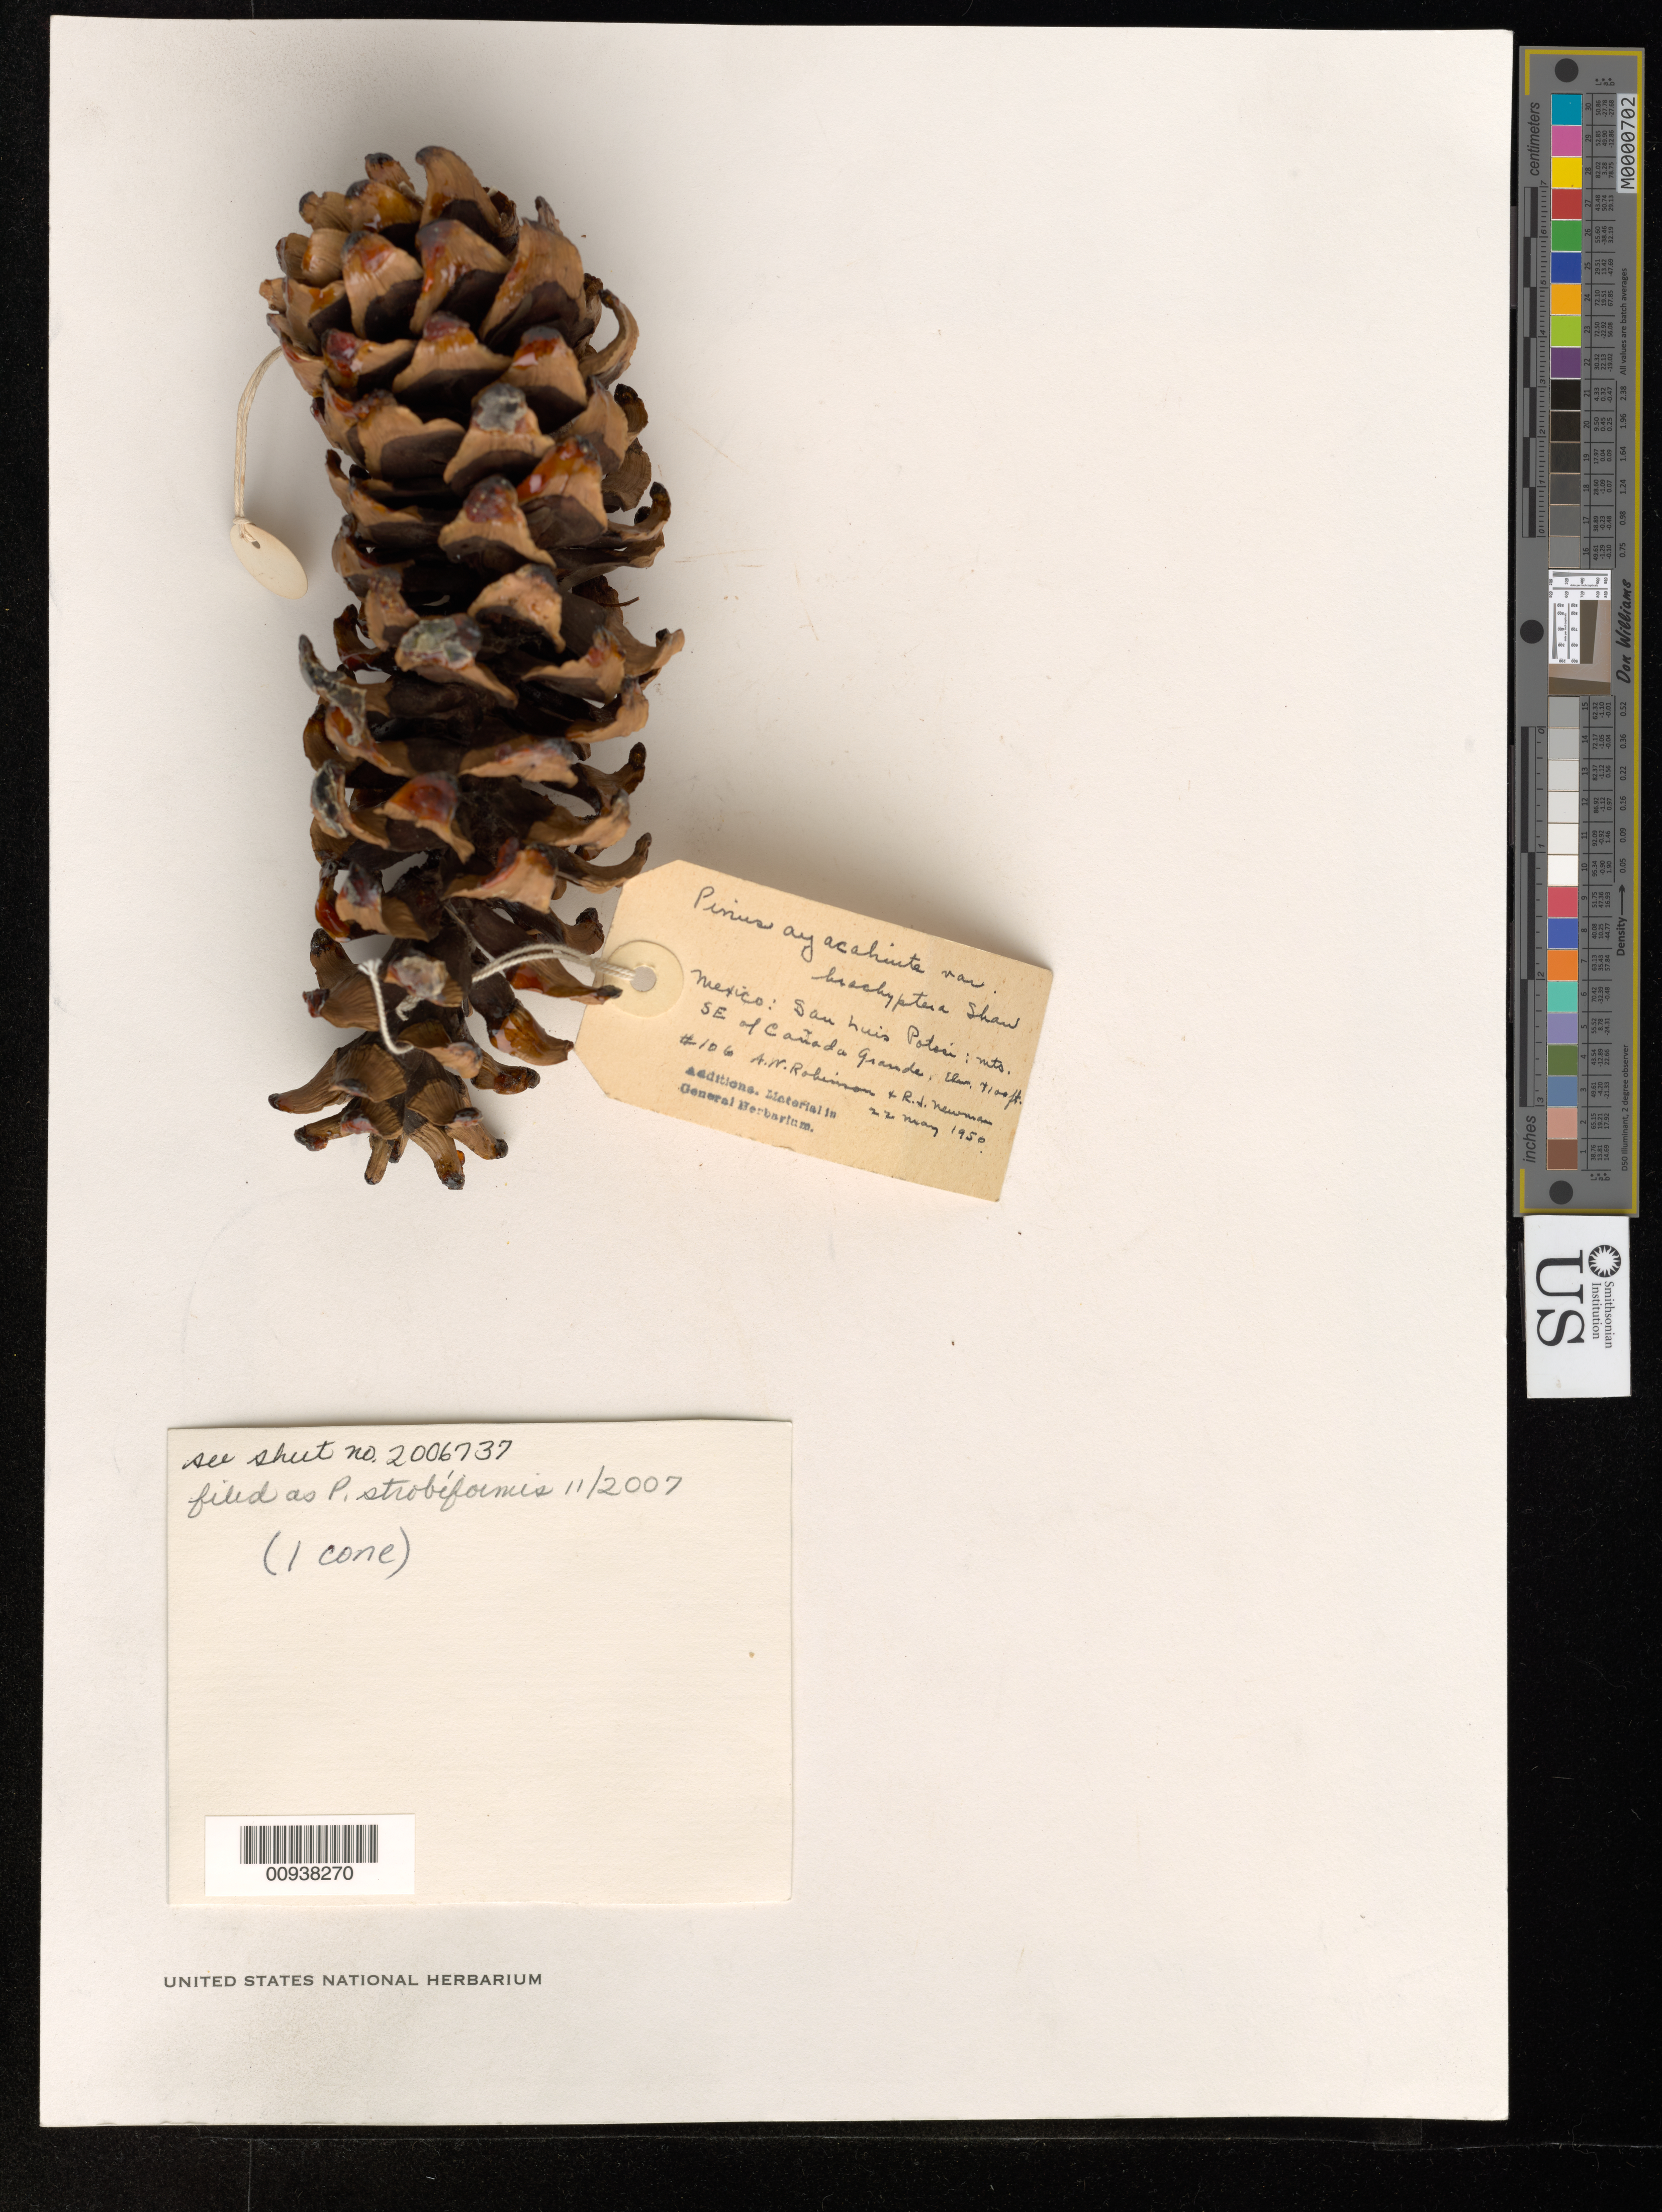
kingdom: Plantae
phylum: Tracheophyta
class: Pinopsida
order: Pinales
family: Pinaceae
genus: Pinus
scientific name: Pinus strobiformis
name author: Engelm.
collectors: A. N. Robinson & R. J. Newman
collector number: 106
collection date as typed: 22 May 1950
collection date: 1950-05-22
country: Mexico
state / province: San Luis Potosí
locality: Mountain just SE of Cañada Grande.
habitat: Growing in mixed stands of pine and oak and seemming to favor the edges of precipices rather than the middle of the stand.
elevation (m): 2164